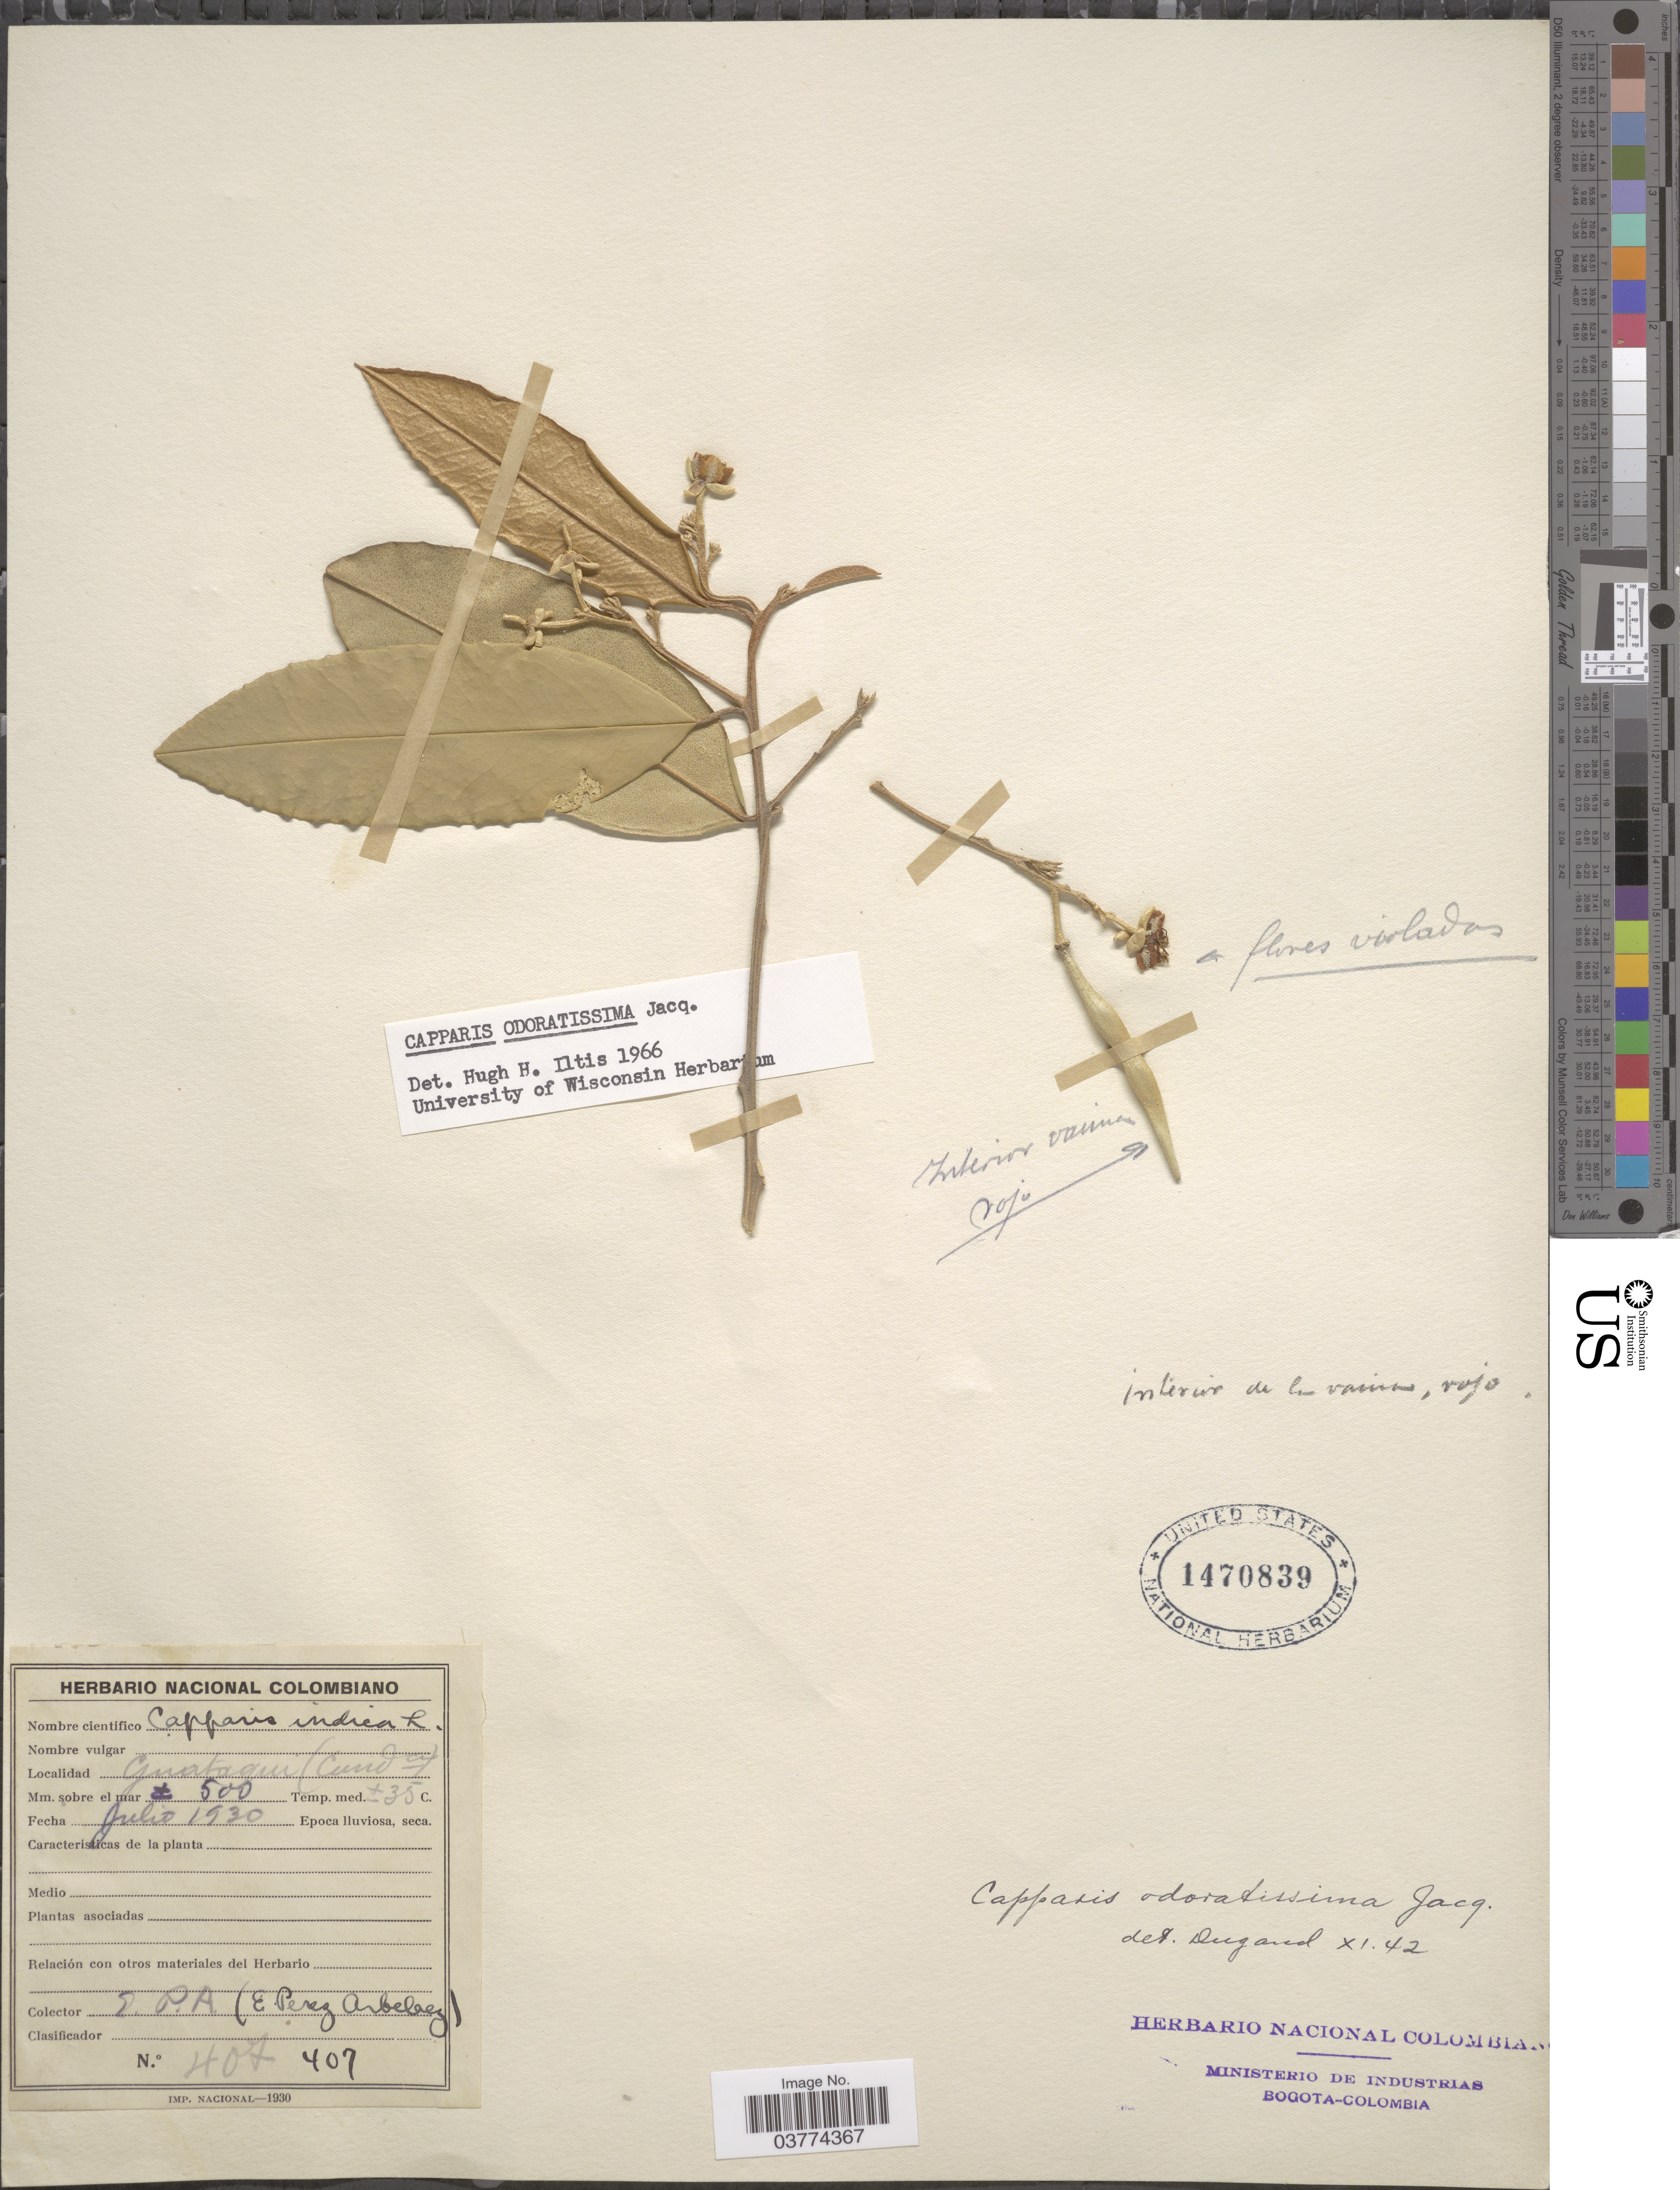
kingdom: Plantae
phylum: Tracheophyta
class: Magnoliopsida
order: Brassicales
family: Capparaceae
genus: Quadrella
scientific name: Quadrella odoratissima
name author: (Jacq.) Hutch.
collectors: E. Pérez Arbeláez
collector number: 407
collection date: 1930-07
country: Colombia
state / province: Cundinamarca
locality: Guataqui.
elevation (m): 500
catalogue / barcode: US 1470839